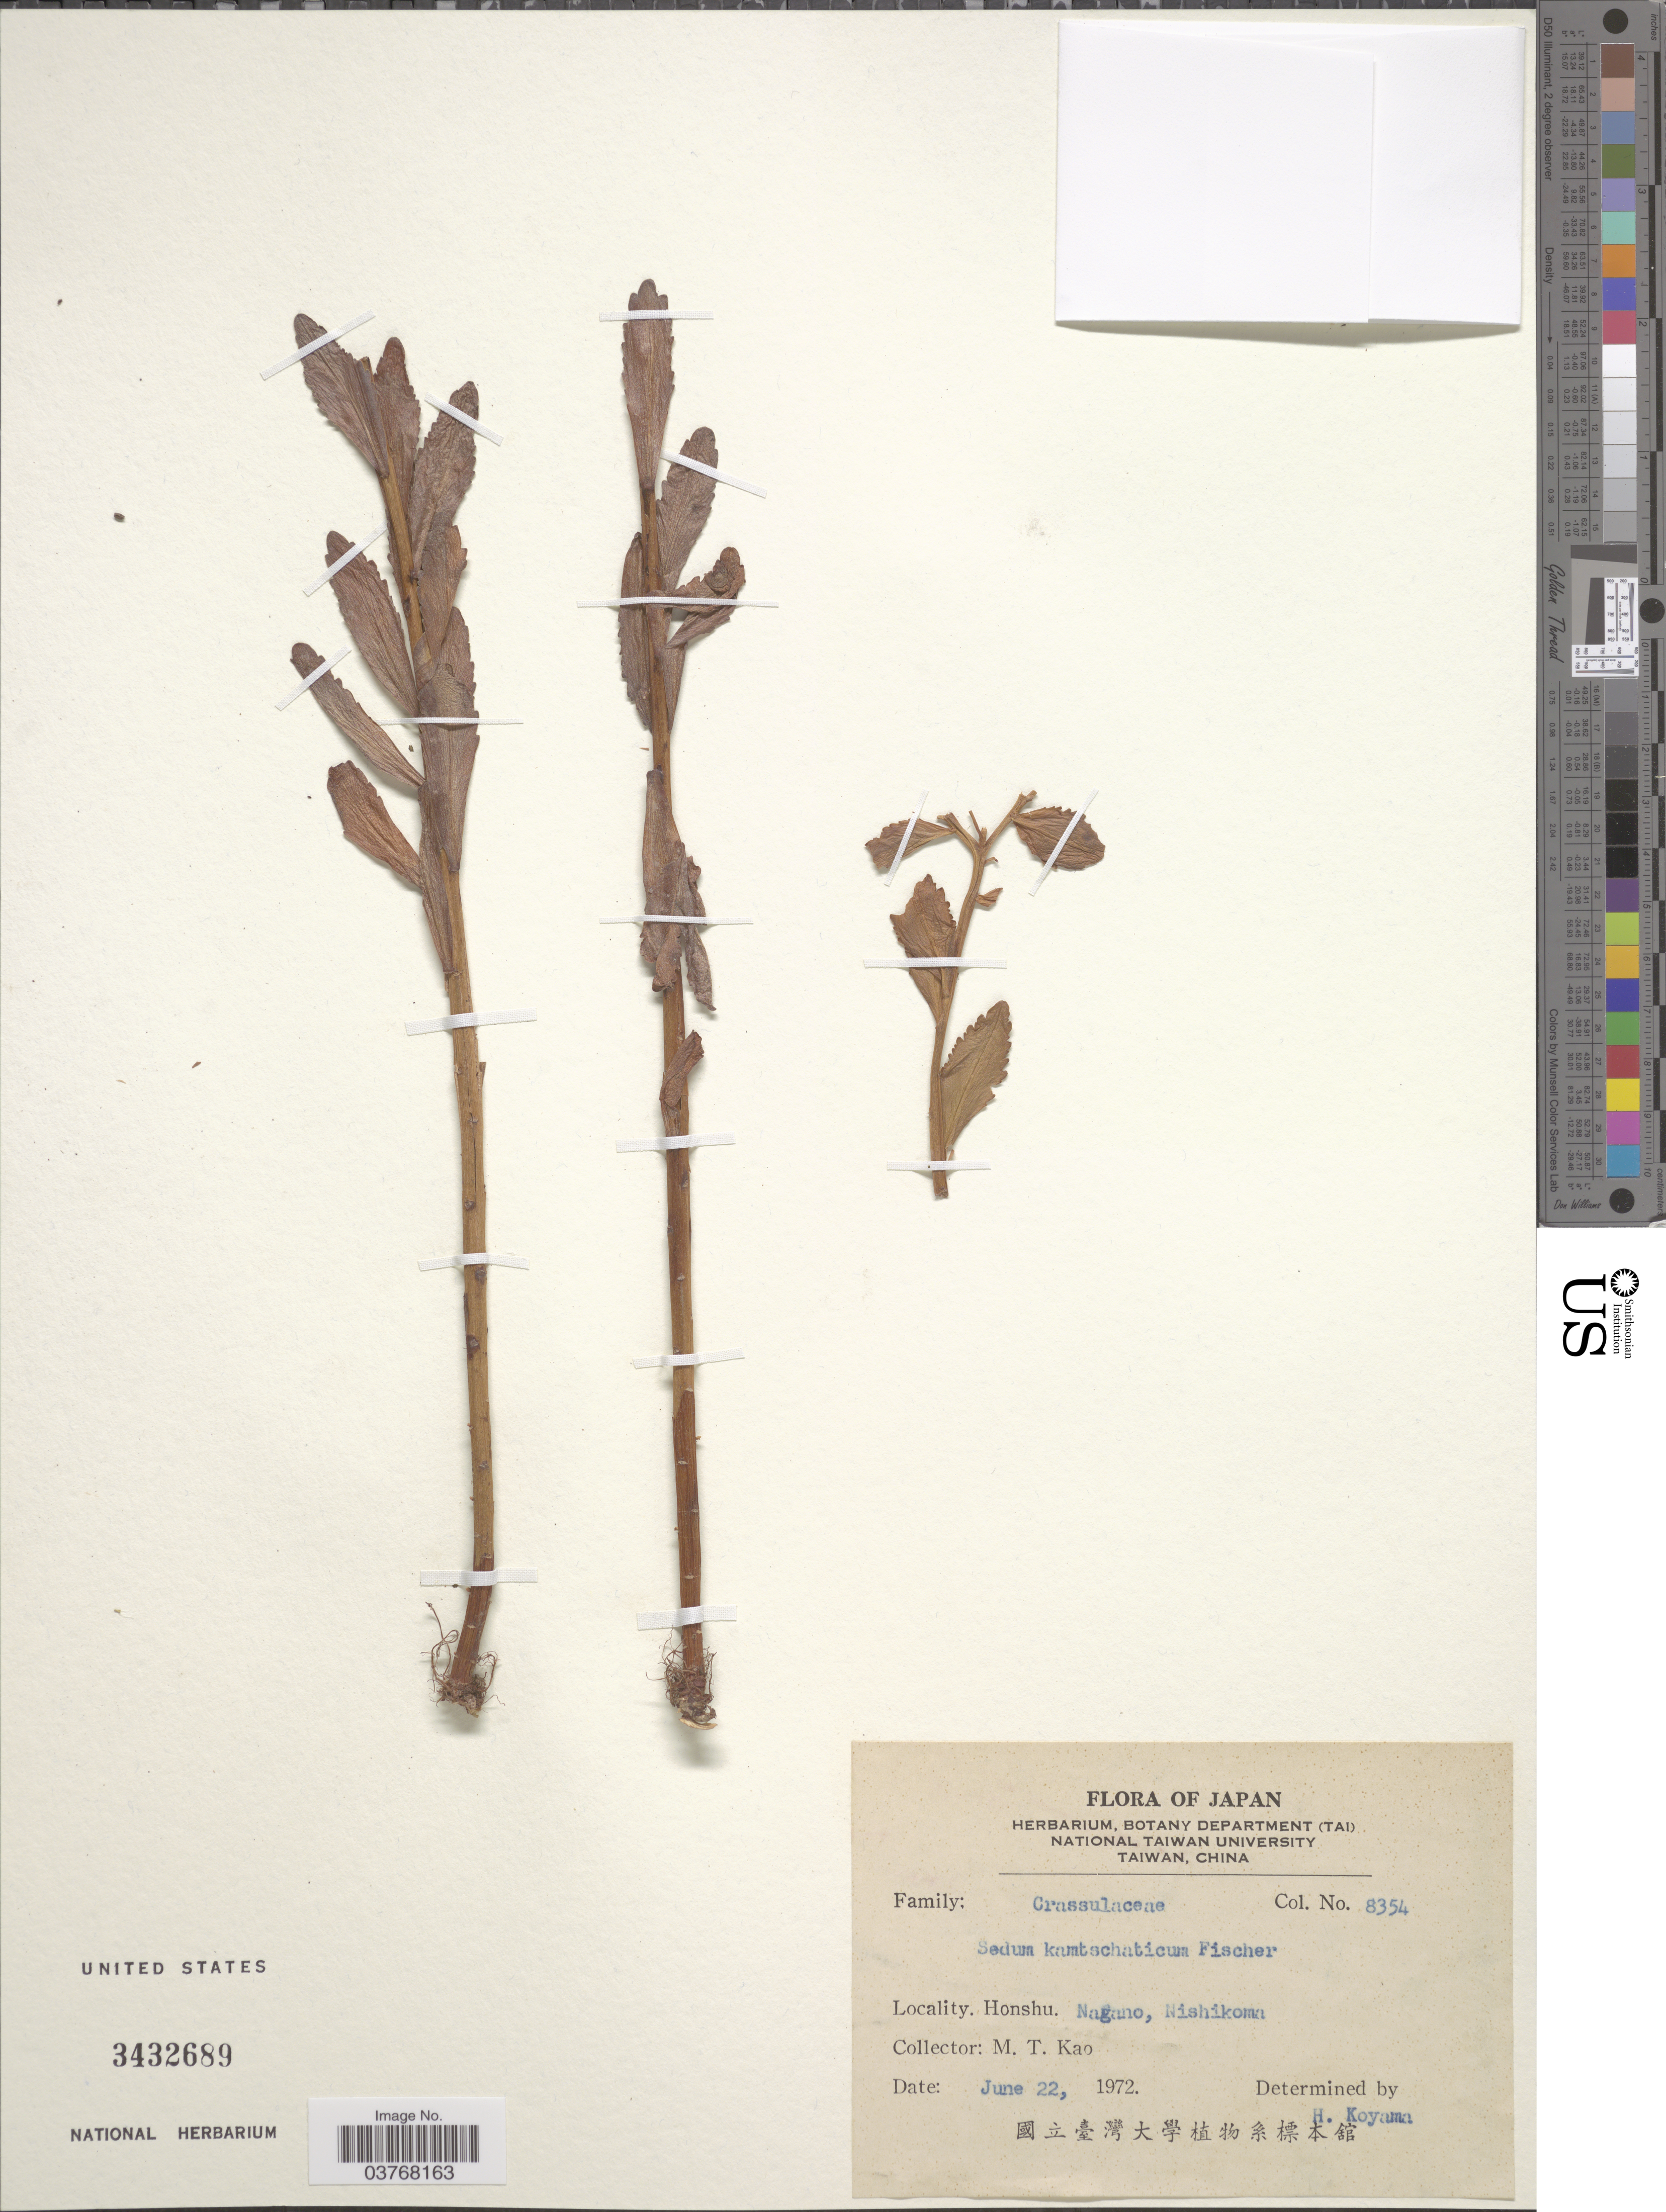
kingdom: Plantae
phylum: Tracheophyta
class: Magnoliopsida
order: Saxifragales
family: Crassulaceae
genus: Sedum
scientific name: Sedum kamtschaticum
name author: Fisch. & C.A. Mey.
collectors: M. T. Kao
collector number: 8354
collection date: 1972-06-22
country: Japan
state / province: Nagano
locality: Honshu. Nishikoma.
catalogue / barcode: US 3432689